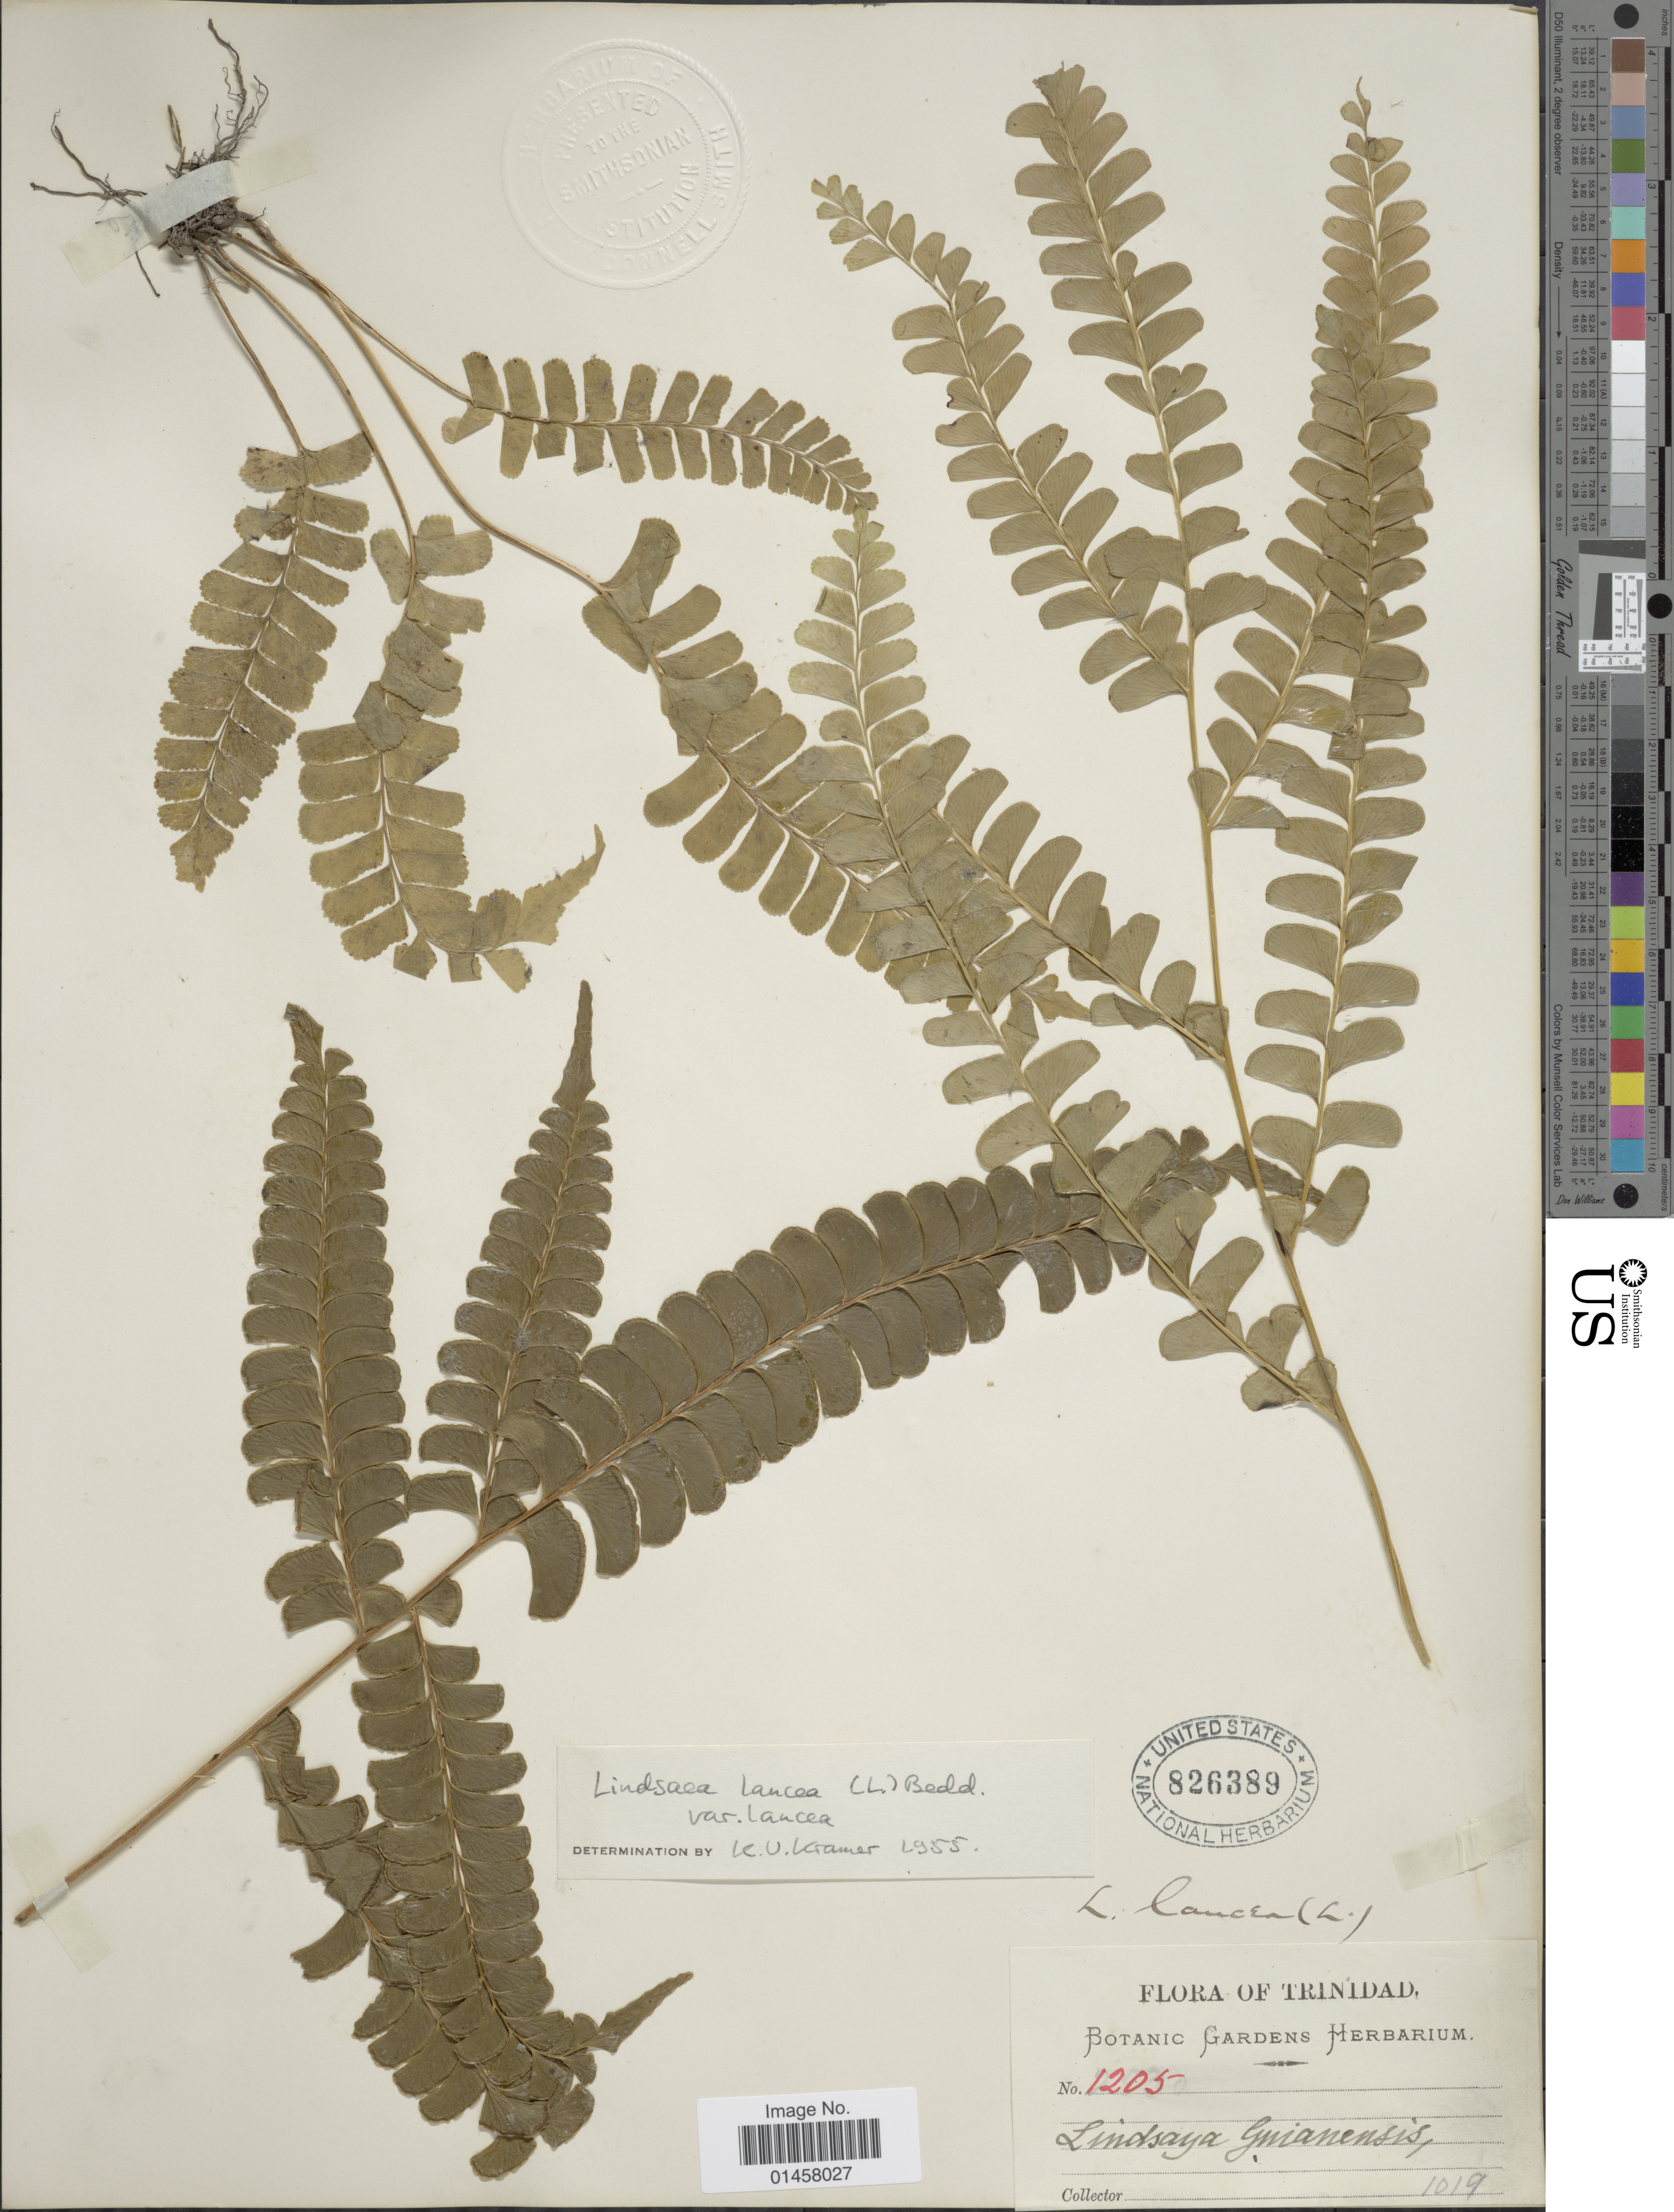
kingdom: Plantae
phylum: Tracheophyta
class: Polypodiopsida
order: Polypodiales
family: Lindsaeaceae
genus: Lindsaea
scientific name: Lindsaea lancea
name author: (L.) Bedd.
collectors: Botanic Gardens Herbarium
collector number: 1205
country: Trinidad and Tobago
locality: Flora of Trinidad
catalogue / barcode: US 826389